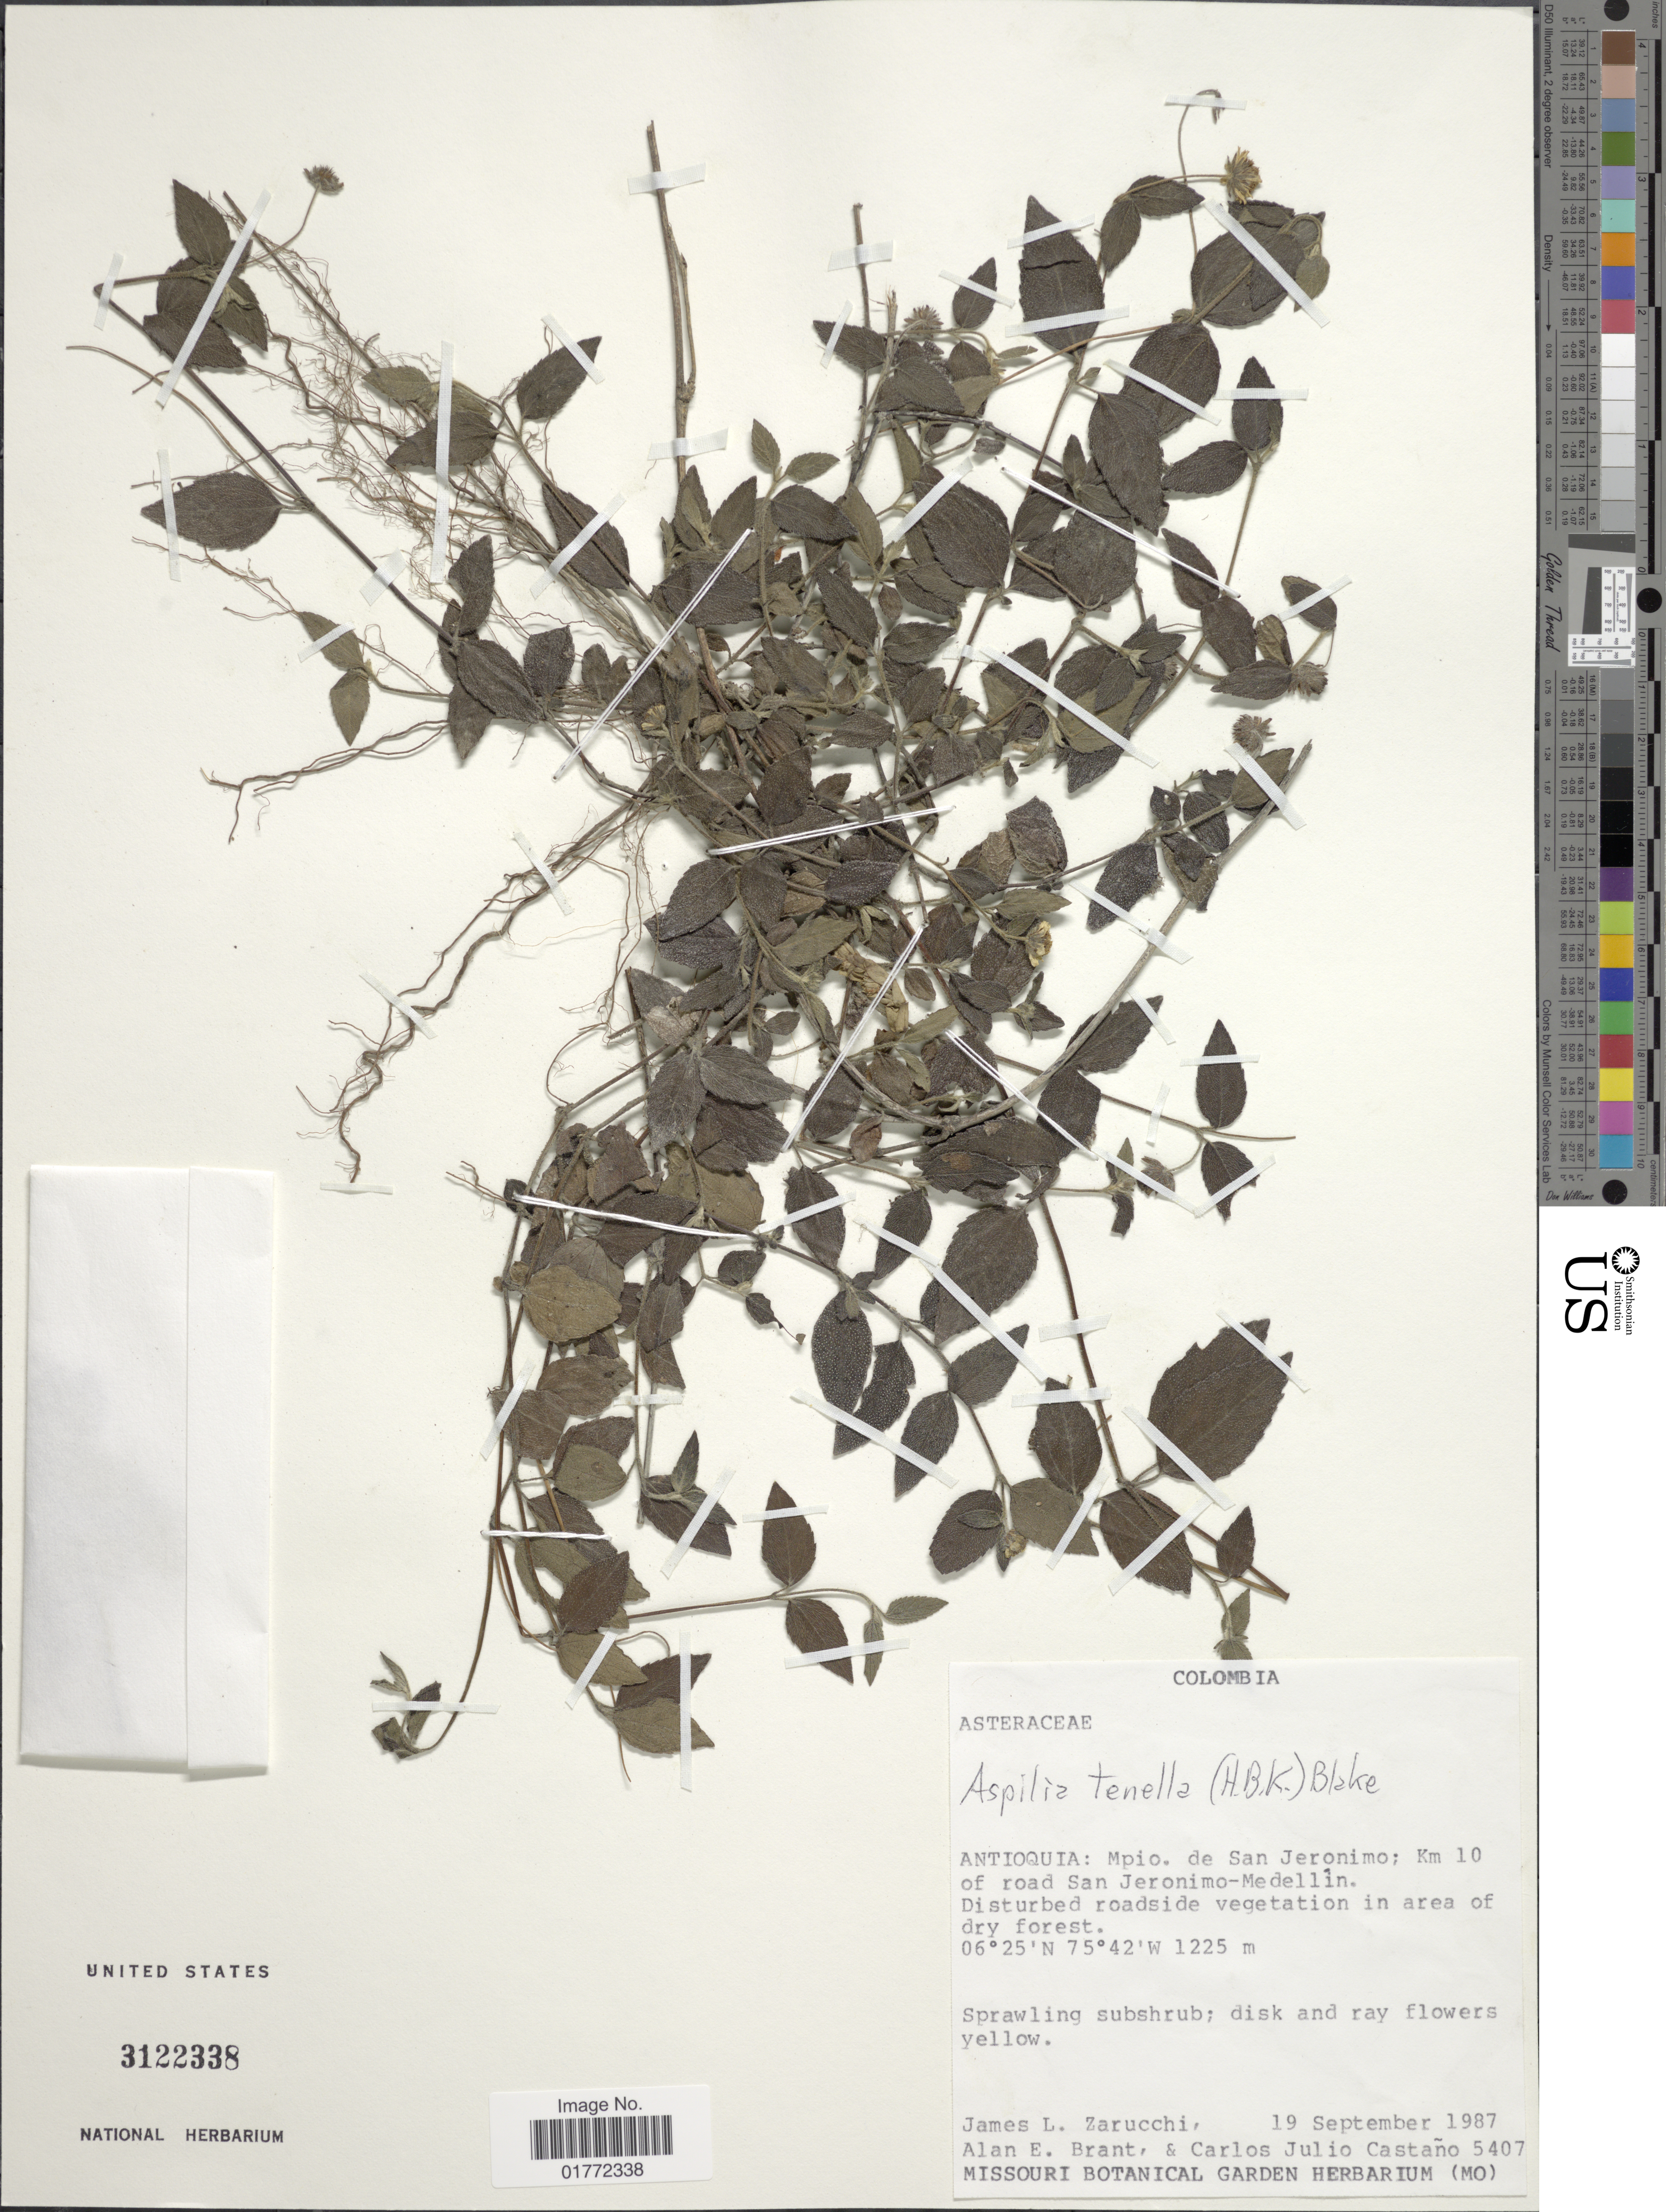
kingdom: Plantae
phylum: Tracheophyta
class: Magnoliopsida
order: Asterales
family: Asteraceae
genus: Eleutheranthera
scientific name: Eleutheranthera tenella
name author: (Kunth) H. Rob.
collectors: J. L. Zarucchi, A. Brant & C. Castano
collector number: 5407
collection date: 1987-09-19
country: Colombia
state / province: Antioquia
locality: Mpio. de San Jeronimo; km 10 of road San Jeronimo-Medellin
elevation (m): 1225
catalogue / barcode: US 3122338